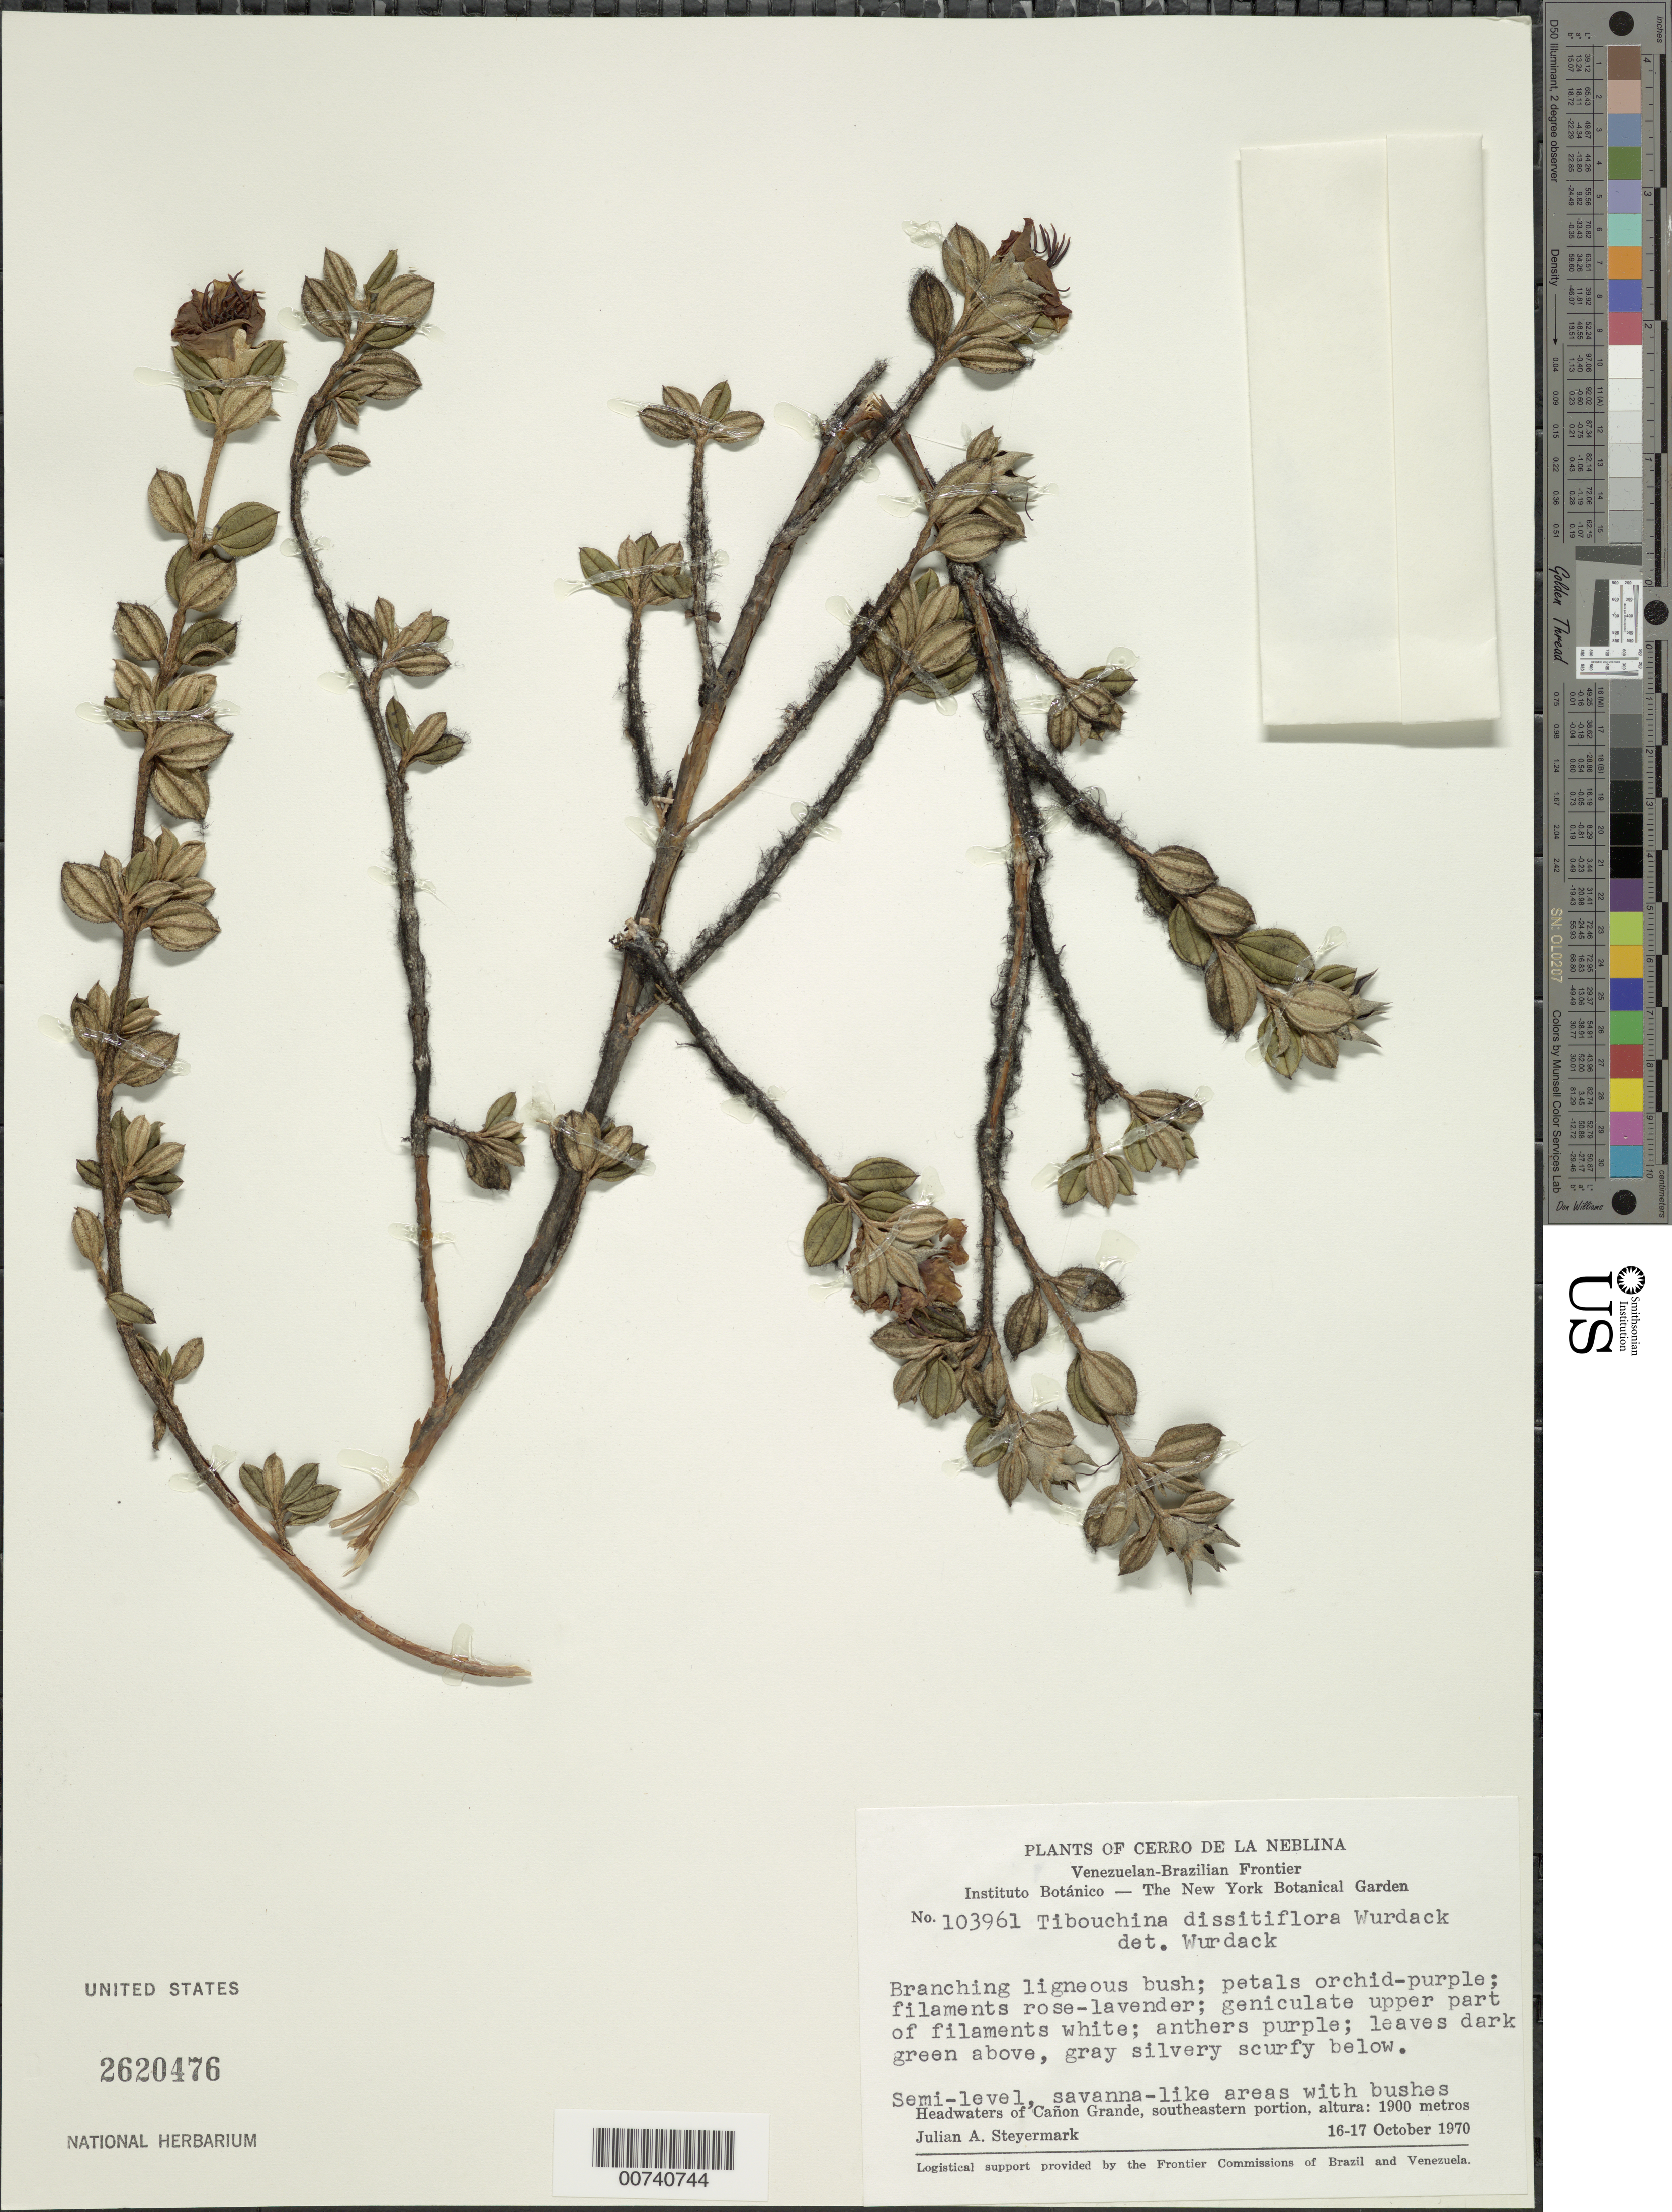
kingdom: Plantae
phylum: Tracheophyta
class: Magnoliopsida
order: Myrtales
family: Melastomataceae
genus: Tibouchina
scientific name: Tibouchina dissitiflora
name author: Wurdack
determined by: Wurdack, John J., (US), US (UNITED STATES)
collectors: J. Steyermark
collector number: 103961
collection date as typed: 16-Dec-70 to 17-Dec-70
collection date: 1970-12-16/1970-12-17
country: Venezuela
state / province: Bolívar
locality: Caño Grande headwaters, southeastern portion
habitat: Savanna-like, semi-level area with bushes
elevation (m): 1900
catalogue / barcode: US 2620476